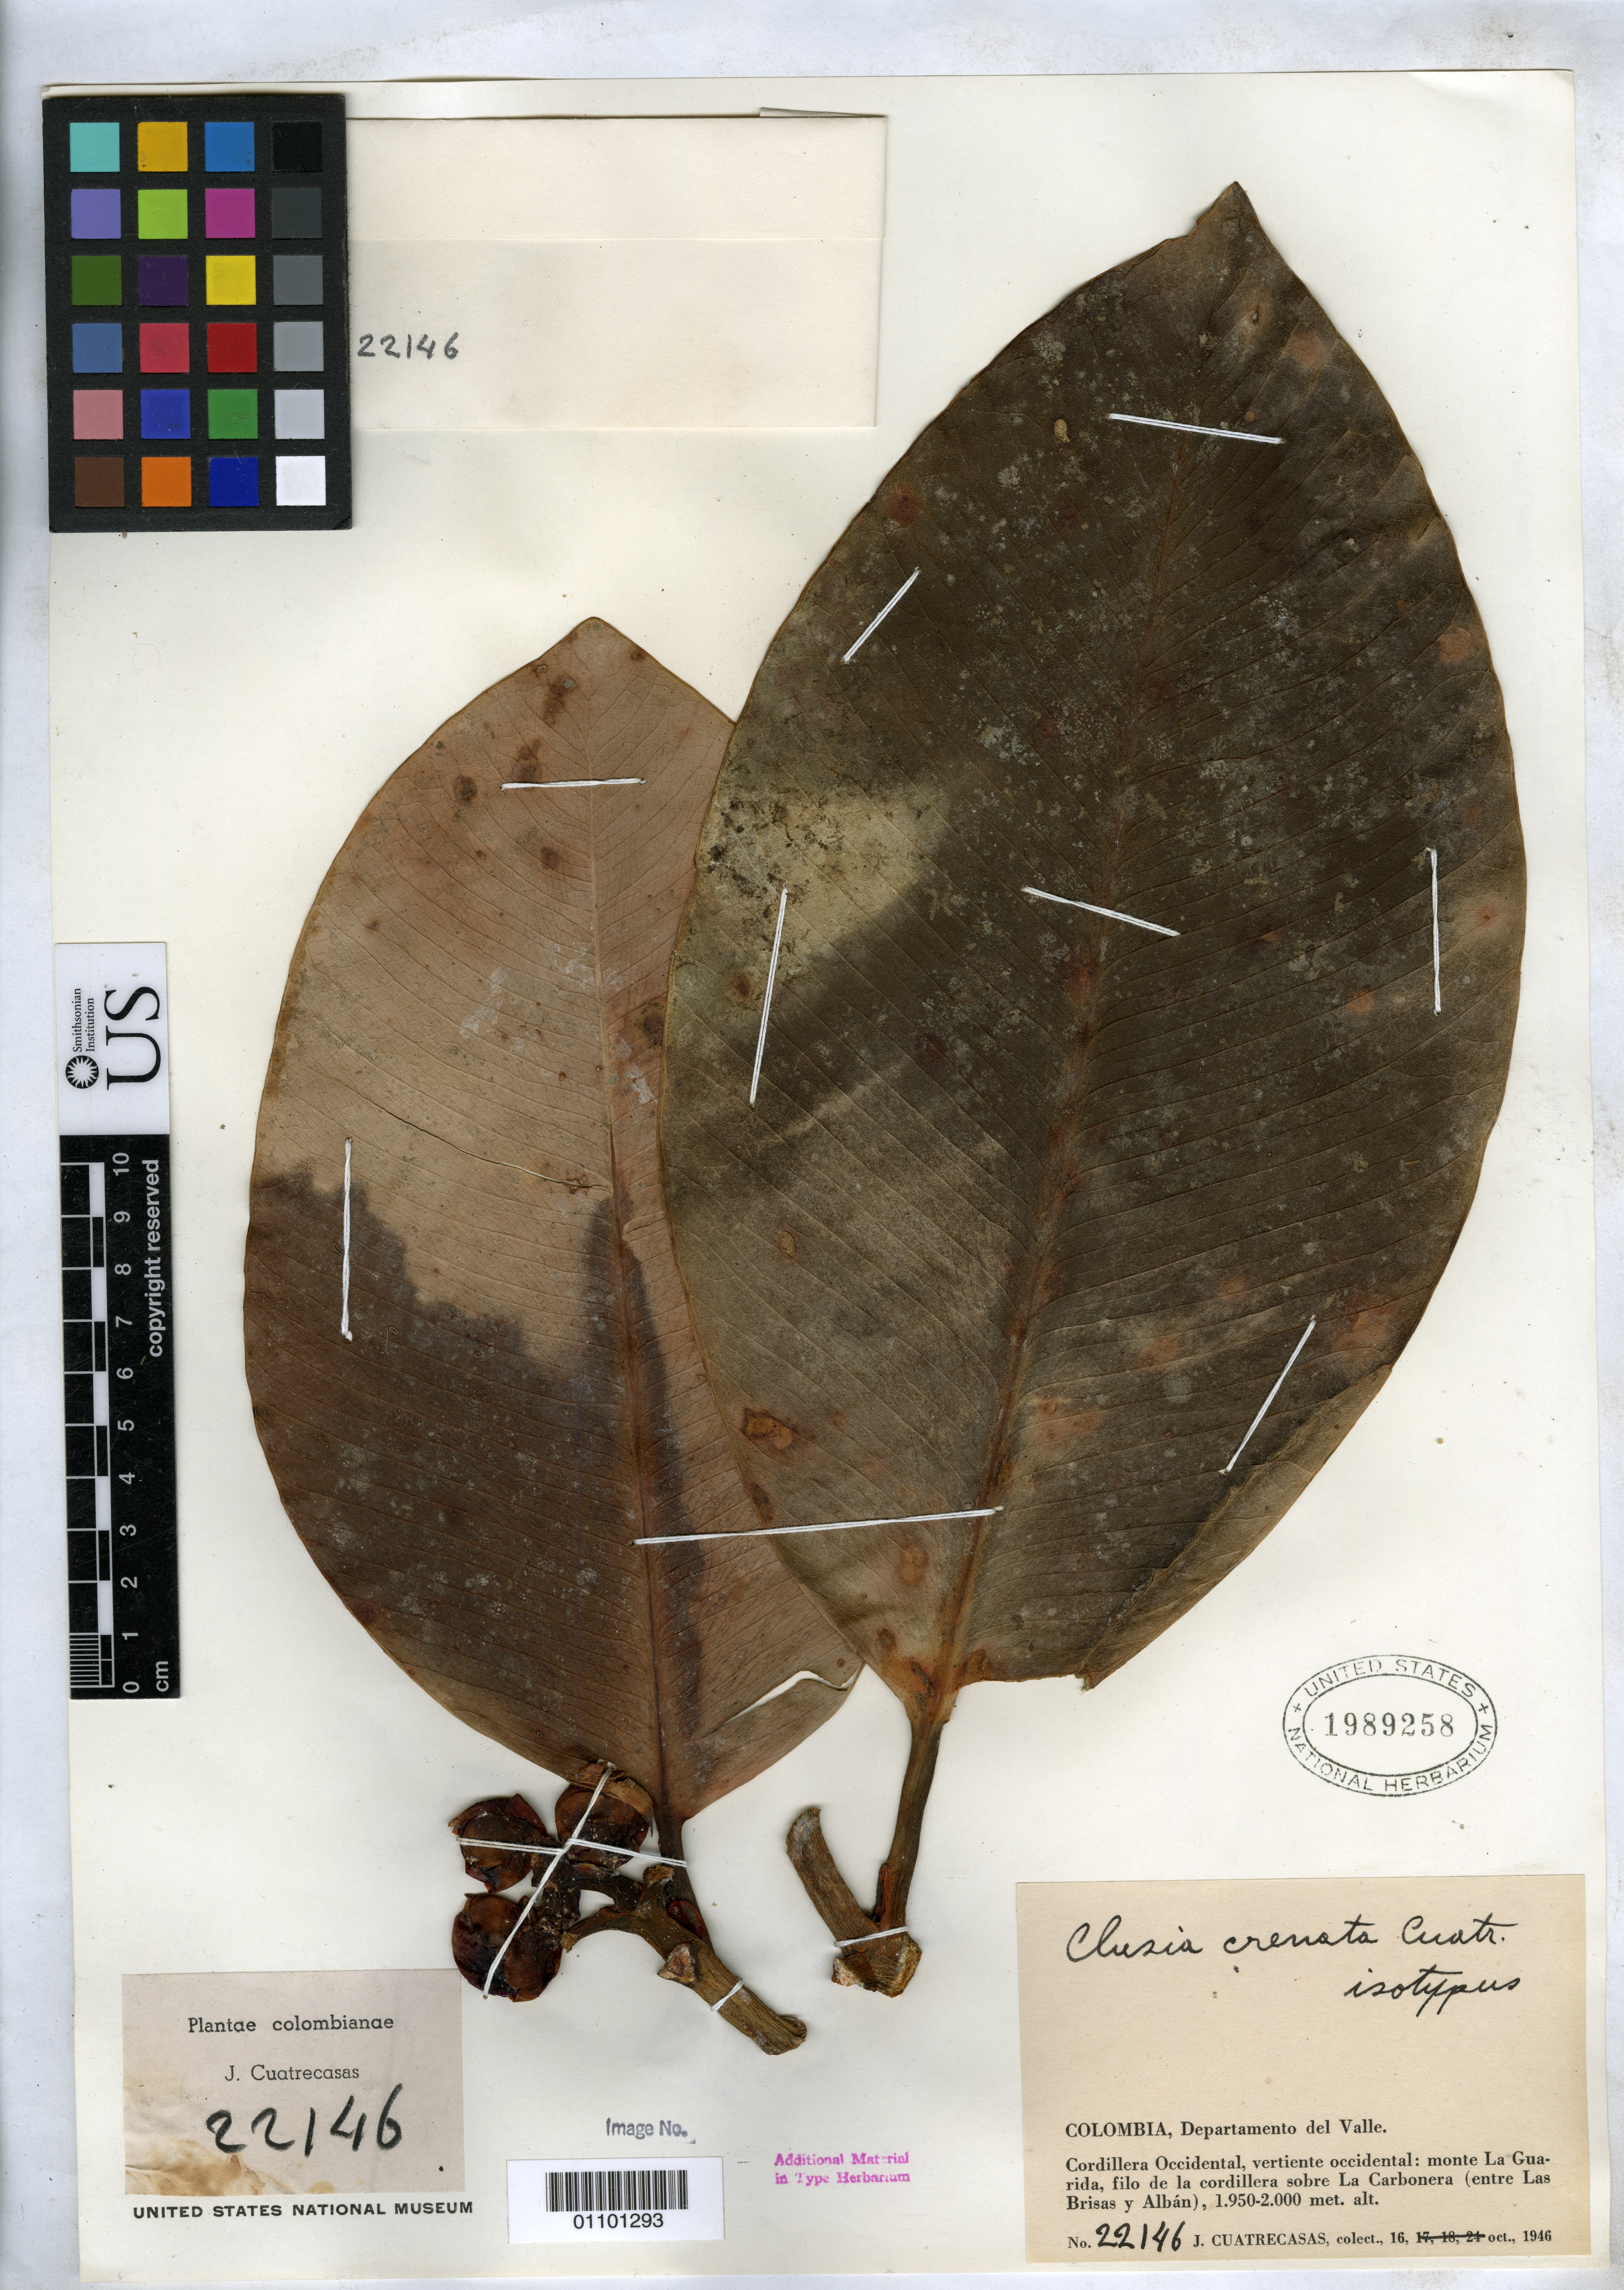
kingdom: Plantae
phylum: Tracheophyta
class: Magnoliopsida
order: Malpighiales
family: Clusiaceae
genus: Clusia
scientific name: Clusia crenata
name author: Cuatrec.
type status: Isotype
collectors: J. Cuatrecasas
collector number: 22146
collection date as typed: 16 Oct 1946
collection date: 1946-10-16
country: Colombia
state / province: Valle del Cauca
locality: Cordillera Occidental.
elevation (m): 1950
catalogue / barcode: US 1989258